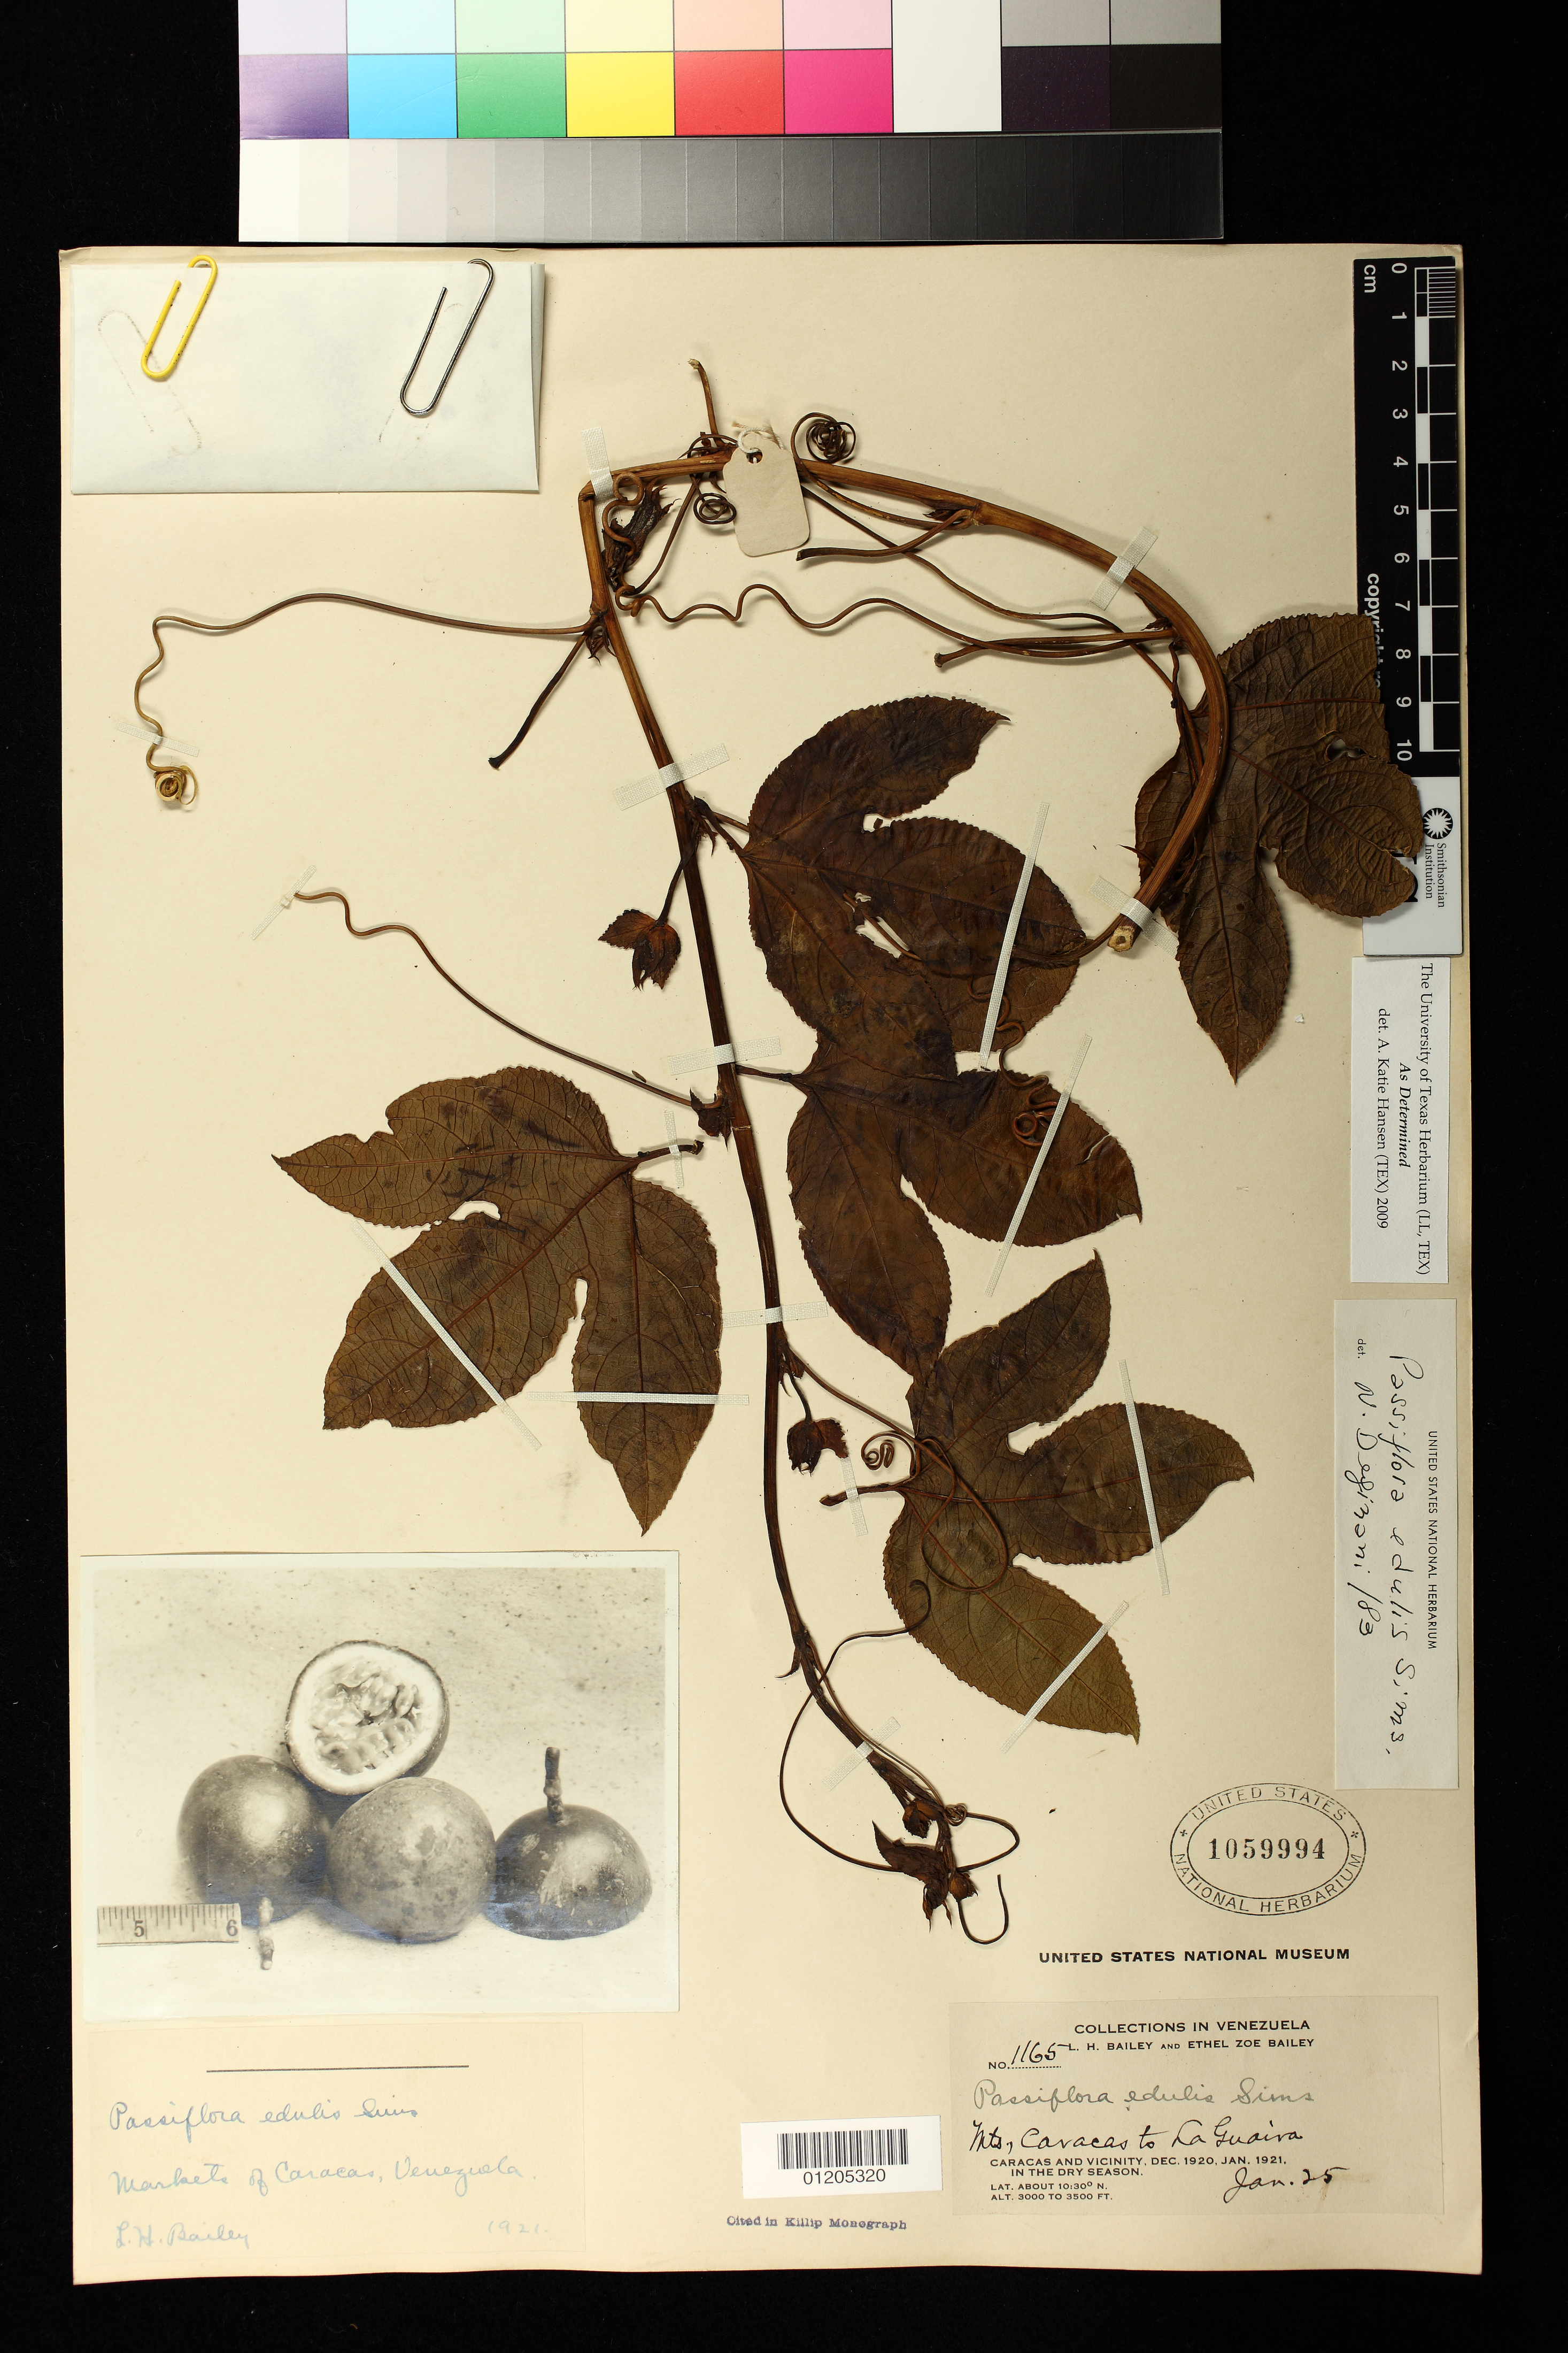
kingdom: Plantae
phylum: Tracheophyta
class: Magnoliopsida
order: Malpighiales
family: Passifloraceae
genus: Passiflora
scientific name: Passiflora edulis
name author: Sims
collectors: L. H. Bailey & E. Z. Bailey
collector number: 1165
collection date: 1921-01-25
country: Venezuela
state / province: Sucre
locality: Markets of Caracas. Mts., Caracas to La Guaira, Caracas and vicinity in the dry season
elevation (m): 914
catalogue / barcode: US 1059994